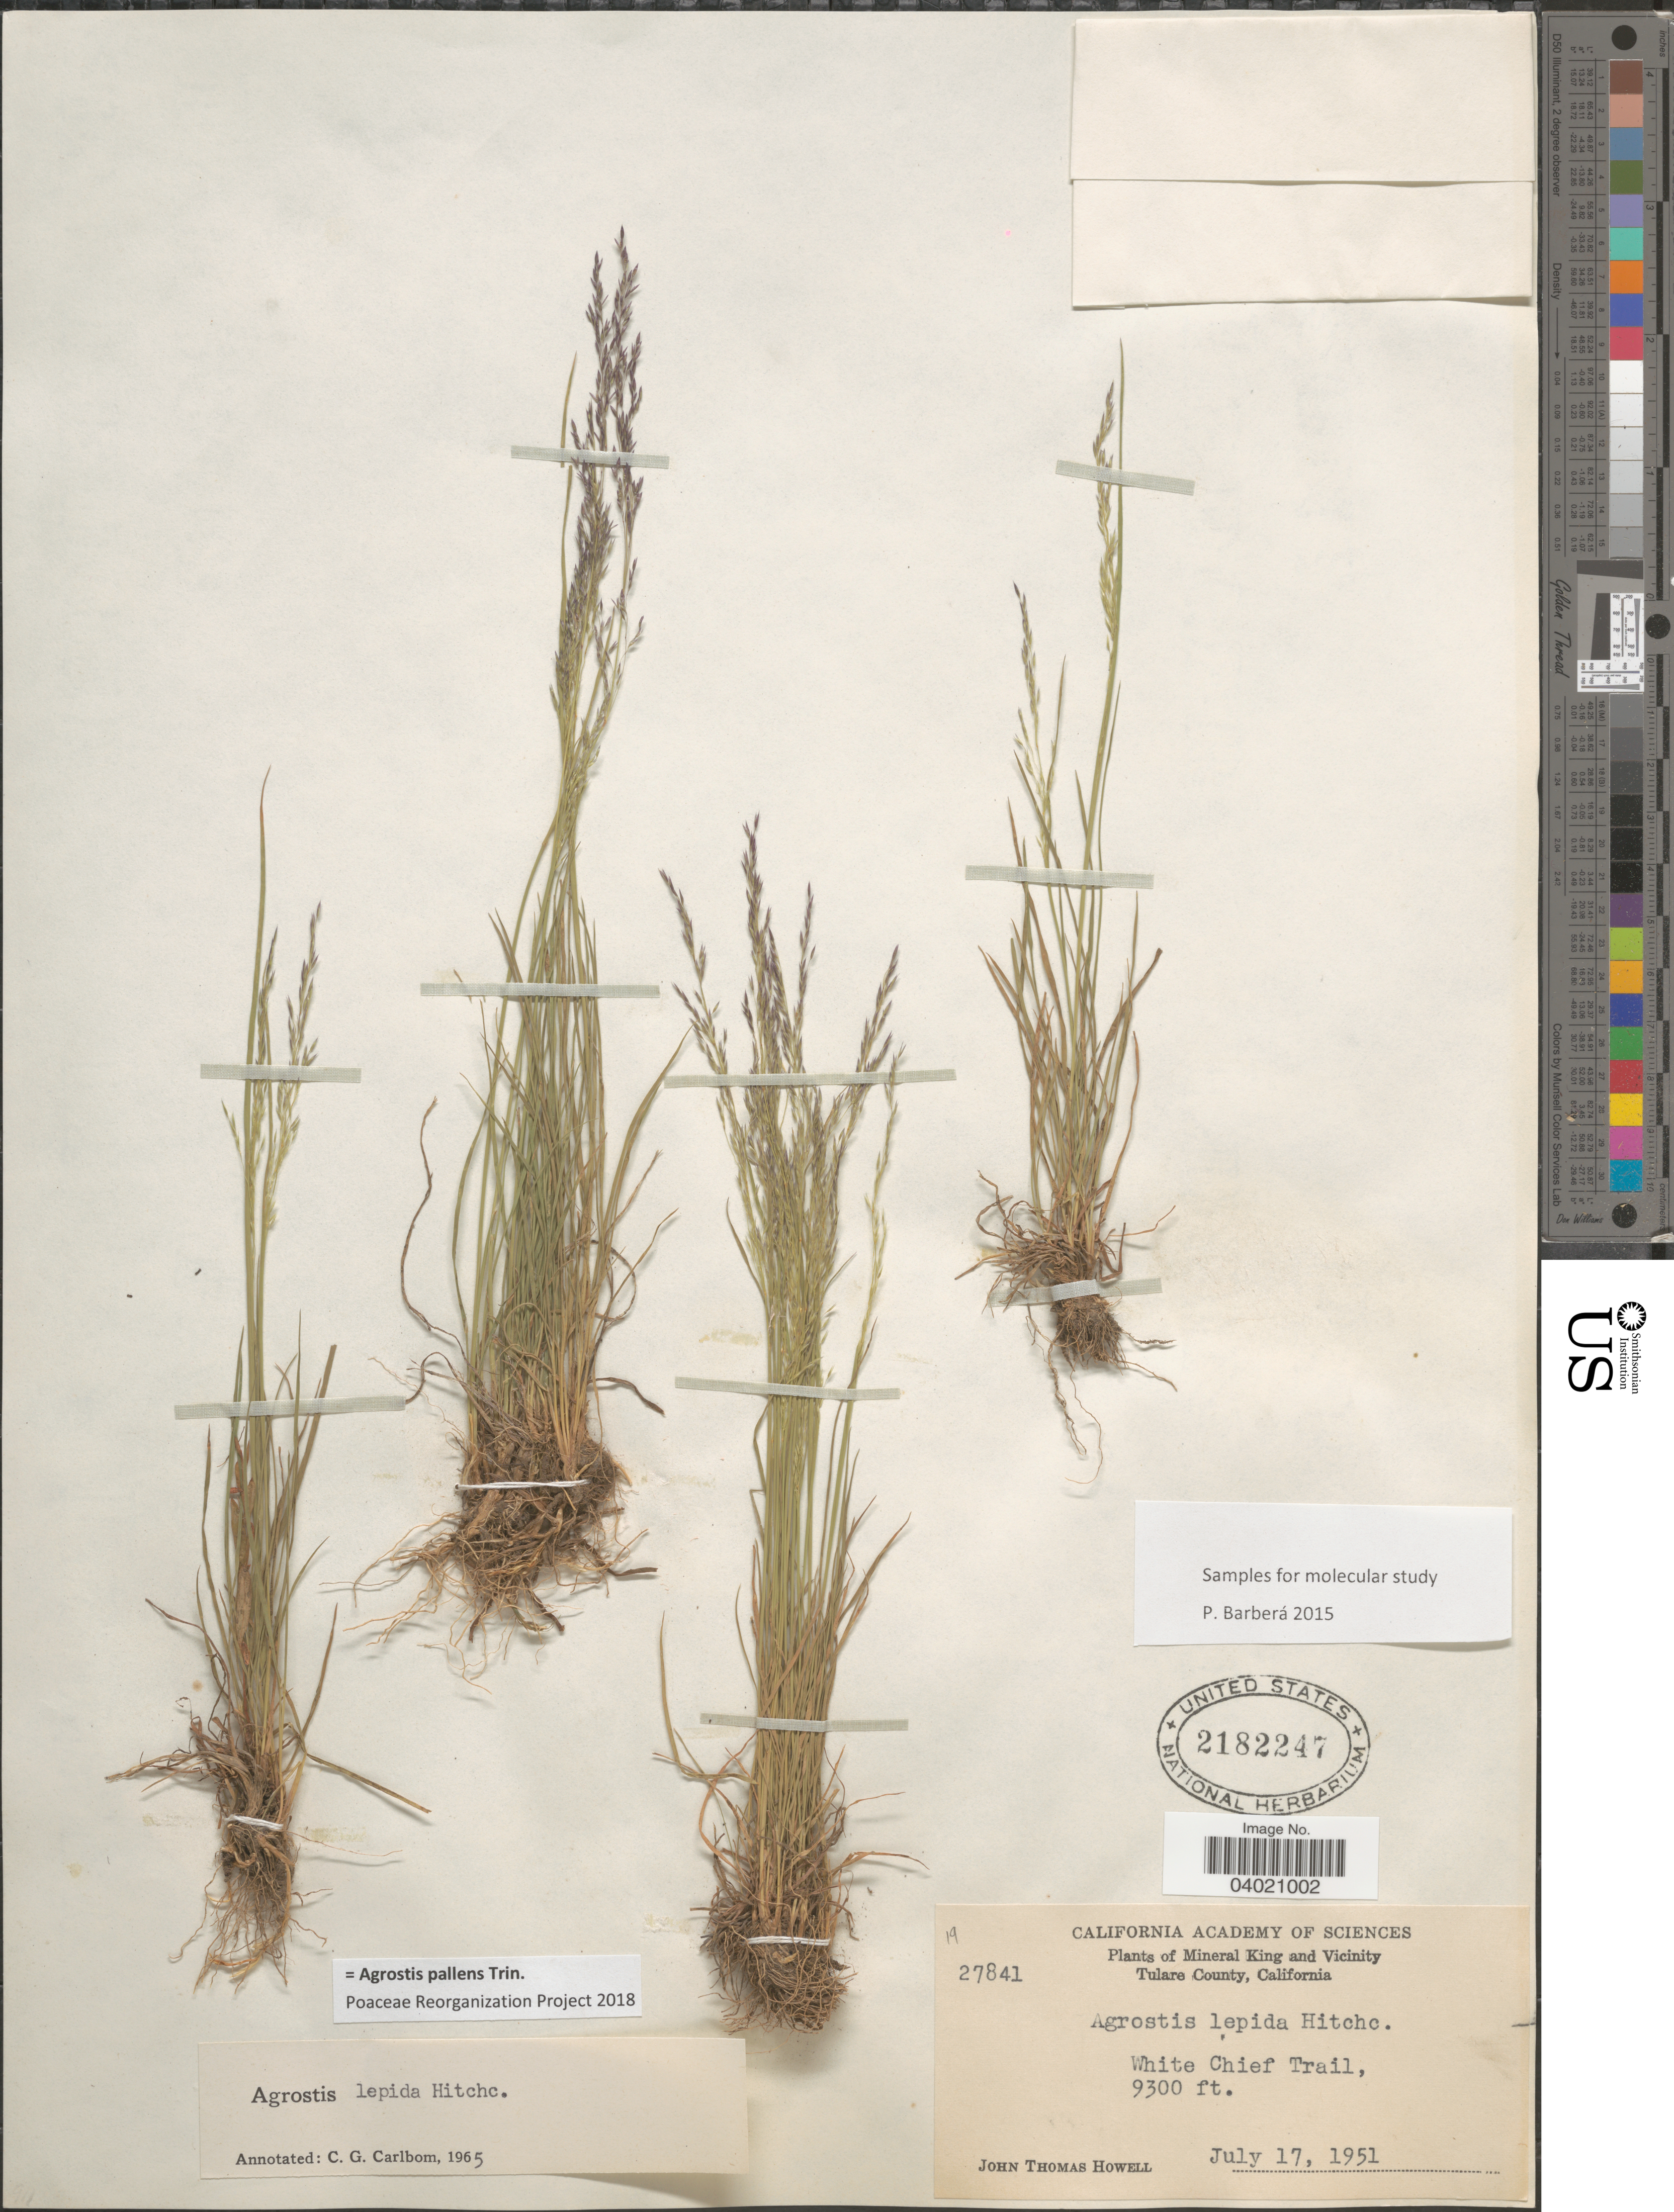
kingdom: Plantae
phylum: Tracheophyta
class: Liliopsida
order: Poales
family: Poaceae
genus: Agrostis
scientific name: Agrostis pallens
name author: Trin.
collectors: J. T. Howell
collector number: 27841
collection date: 1951-07-17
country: United States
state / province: California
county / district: Tulare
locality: Mineral King and Vicinity. Tulare County. White Chief Trail.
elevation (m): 2835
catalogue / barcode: US 2182247